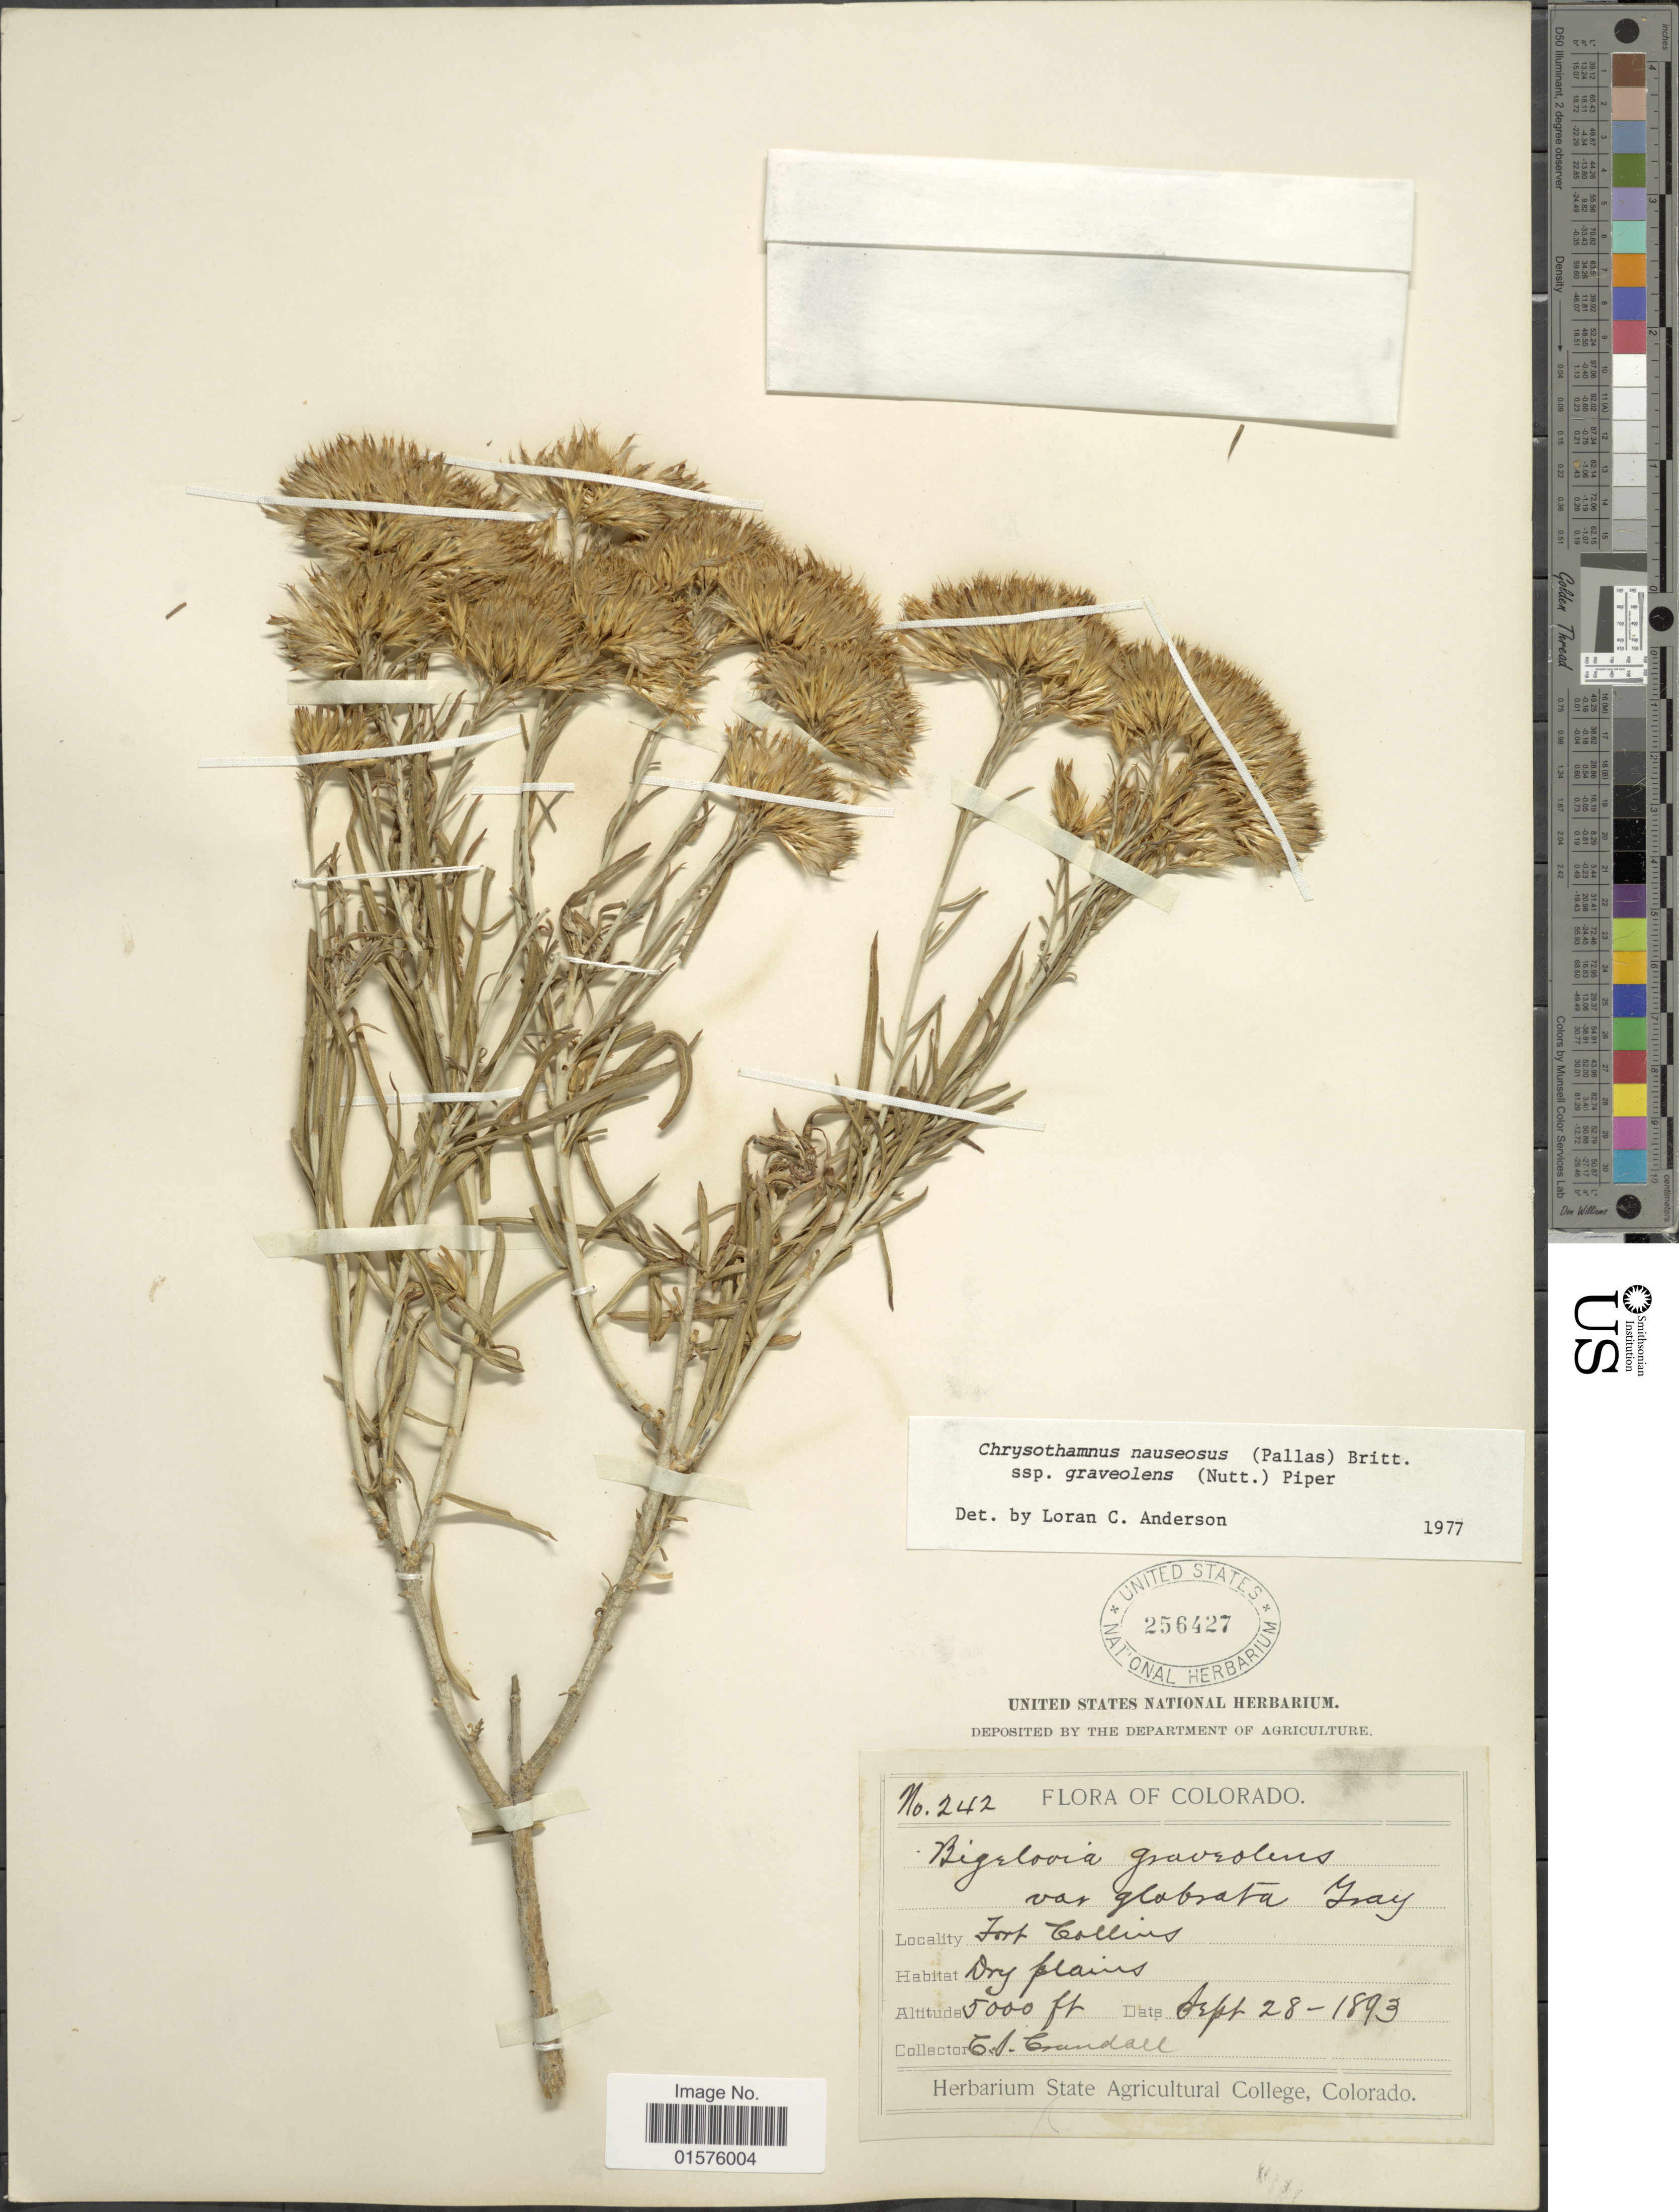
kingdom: Plantae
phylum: Tracheophyta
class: Magnoliopsida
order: Asterales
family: Asteraceae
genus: Ericameria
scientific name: Ericameria nauseosa var. graveolens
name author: (Nutt.) Reveal & Schuyler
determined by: Urbatsch, Lowell E., Curator (LSU), Louisiana State University (UNITED STATES)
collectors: C. Crandall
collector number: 242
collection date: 1893-09-28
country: United States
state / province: Colorado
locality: Fort Collins.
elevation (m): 1524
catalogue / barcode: US 256427